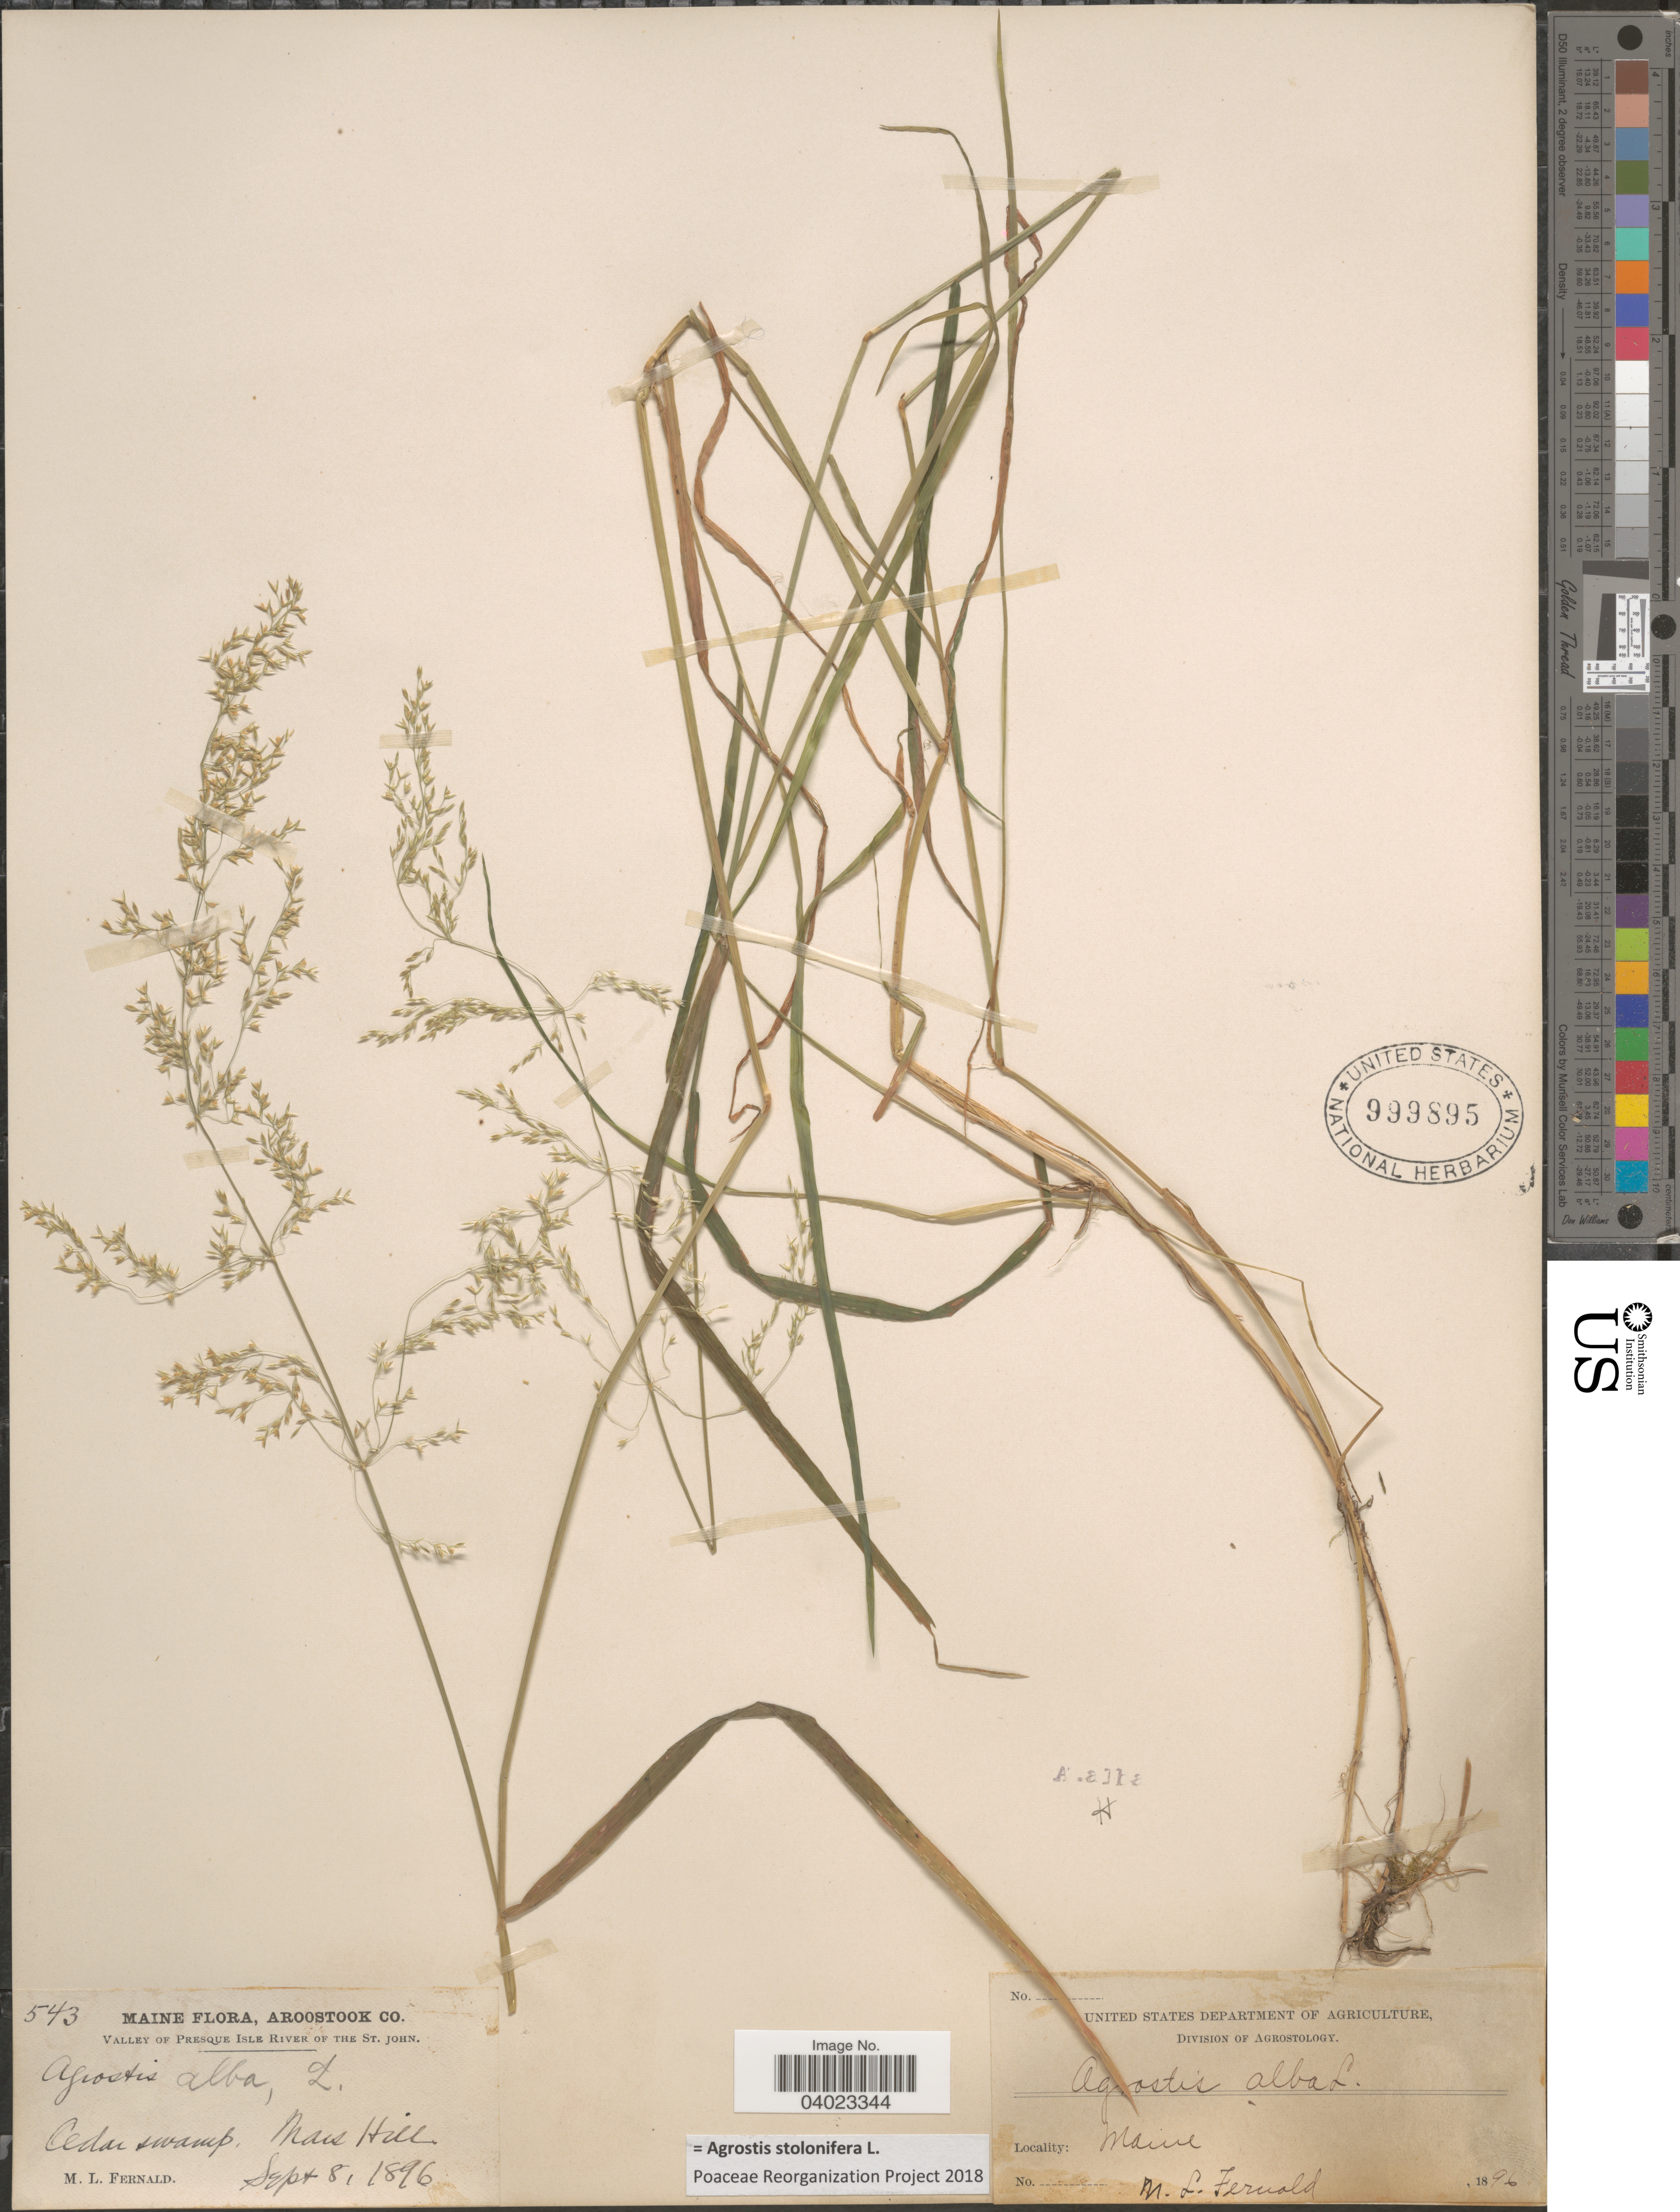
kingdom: Plantae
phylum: Tracheophyta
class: Liliopsida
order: Poales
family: Poaceae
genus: Agrostis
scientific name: Agrostis stolonifera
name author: L.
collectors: F. L. Harvey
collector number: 543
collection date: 1896-09-08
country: United States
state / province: Maine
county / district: Aroostook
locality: Valley of Presque Isle River of the St. John. Cedar swamp, Mars Hill.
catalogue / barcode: US 999895